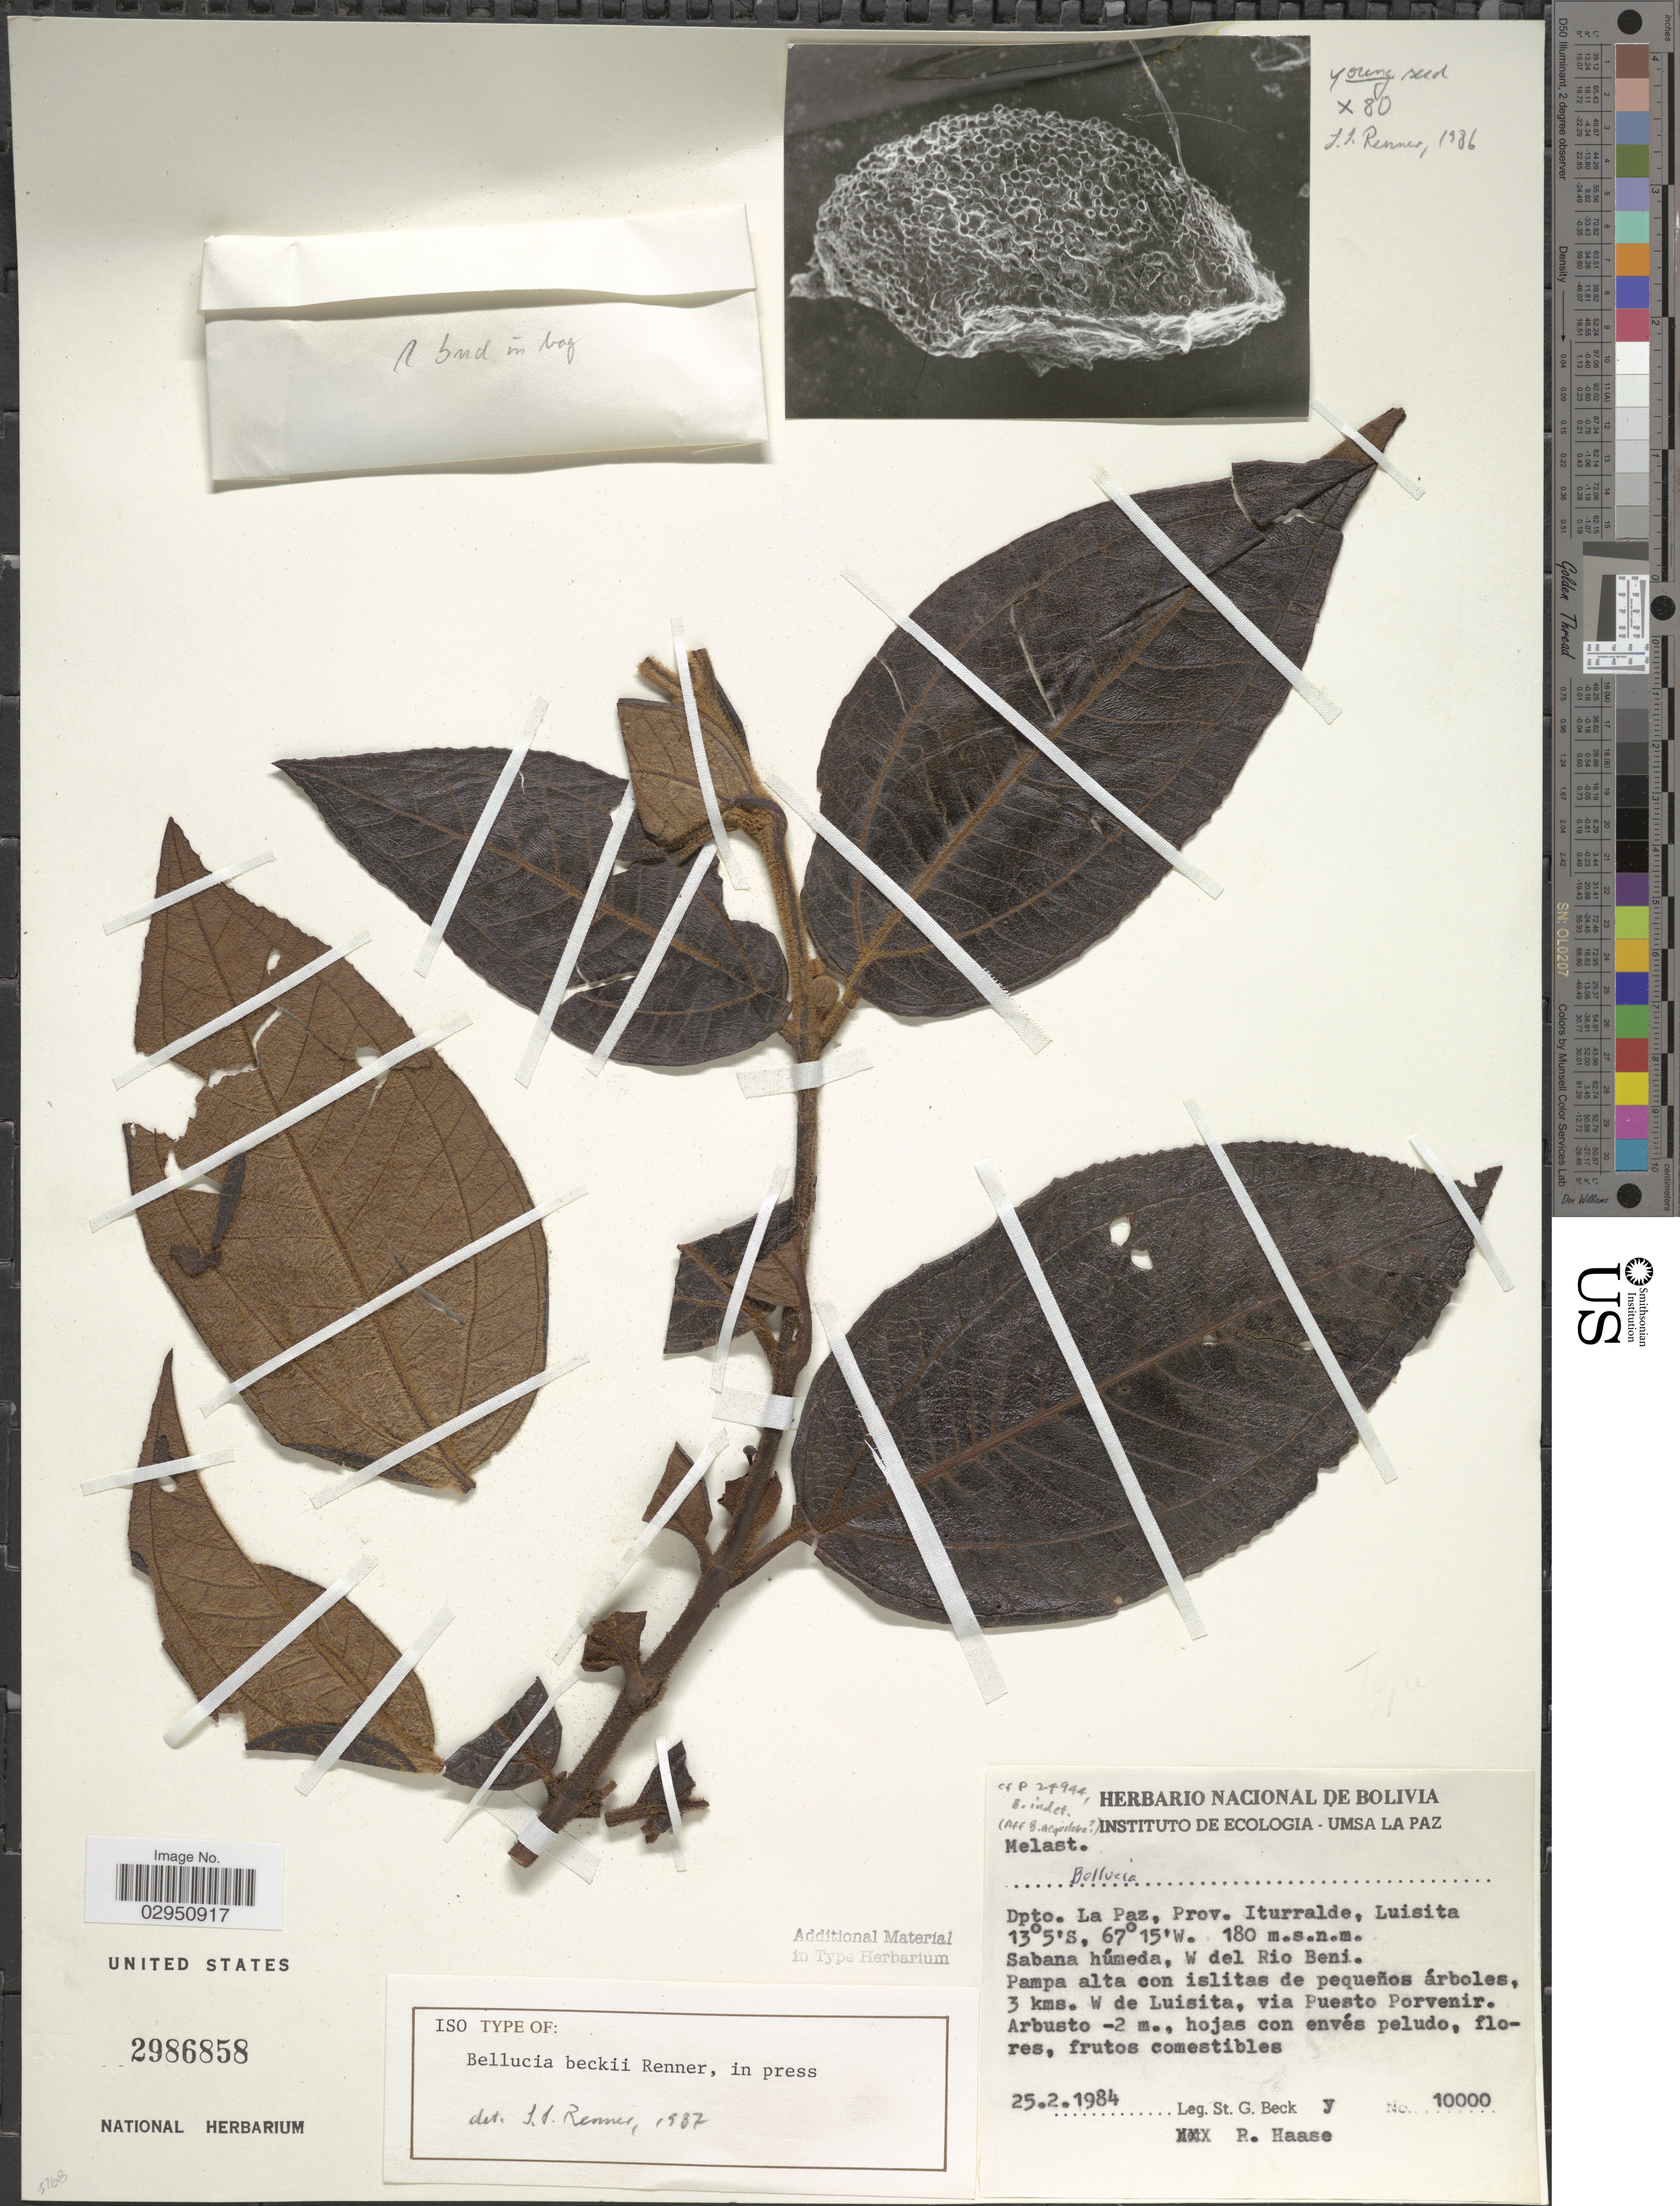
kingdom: Plantae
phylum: Tracheophyta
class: Magnoliopsida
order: Myrtales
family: Melastomataceae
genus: Bellucia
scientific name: Bellucia beckii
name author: S.S. Renner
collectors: S. G. Beck & R. Haase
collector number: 10000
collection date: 1984-02-25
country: Bolivia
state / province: La Paz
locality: Dpto. La Paz, Prov. Iturralde, Luisita. W el Rio Beni. 3 km W de Luisita, via Puesto Porvenir.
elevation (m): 180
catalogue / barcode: US 2986858